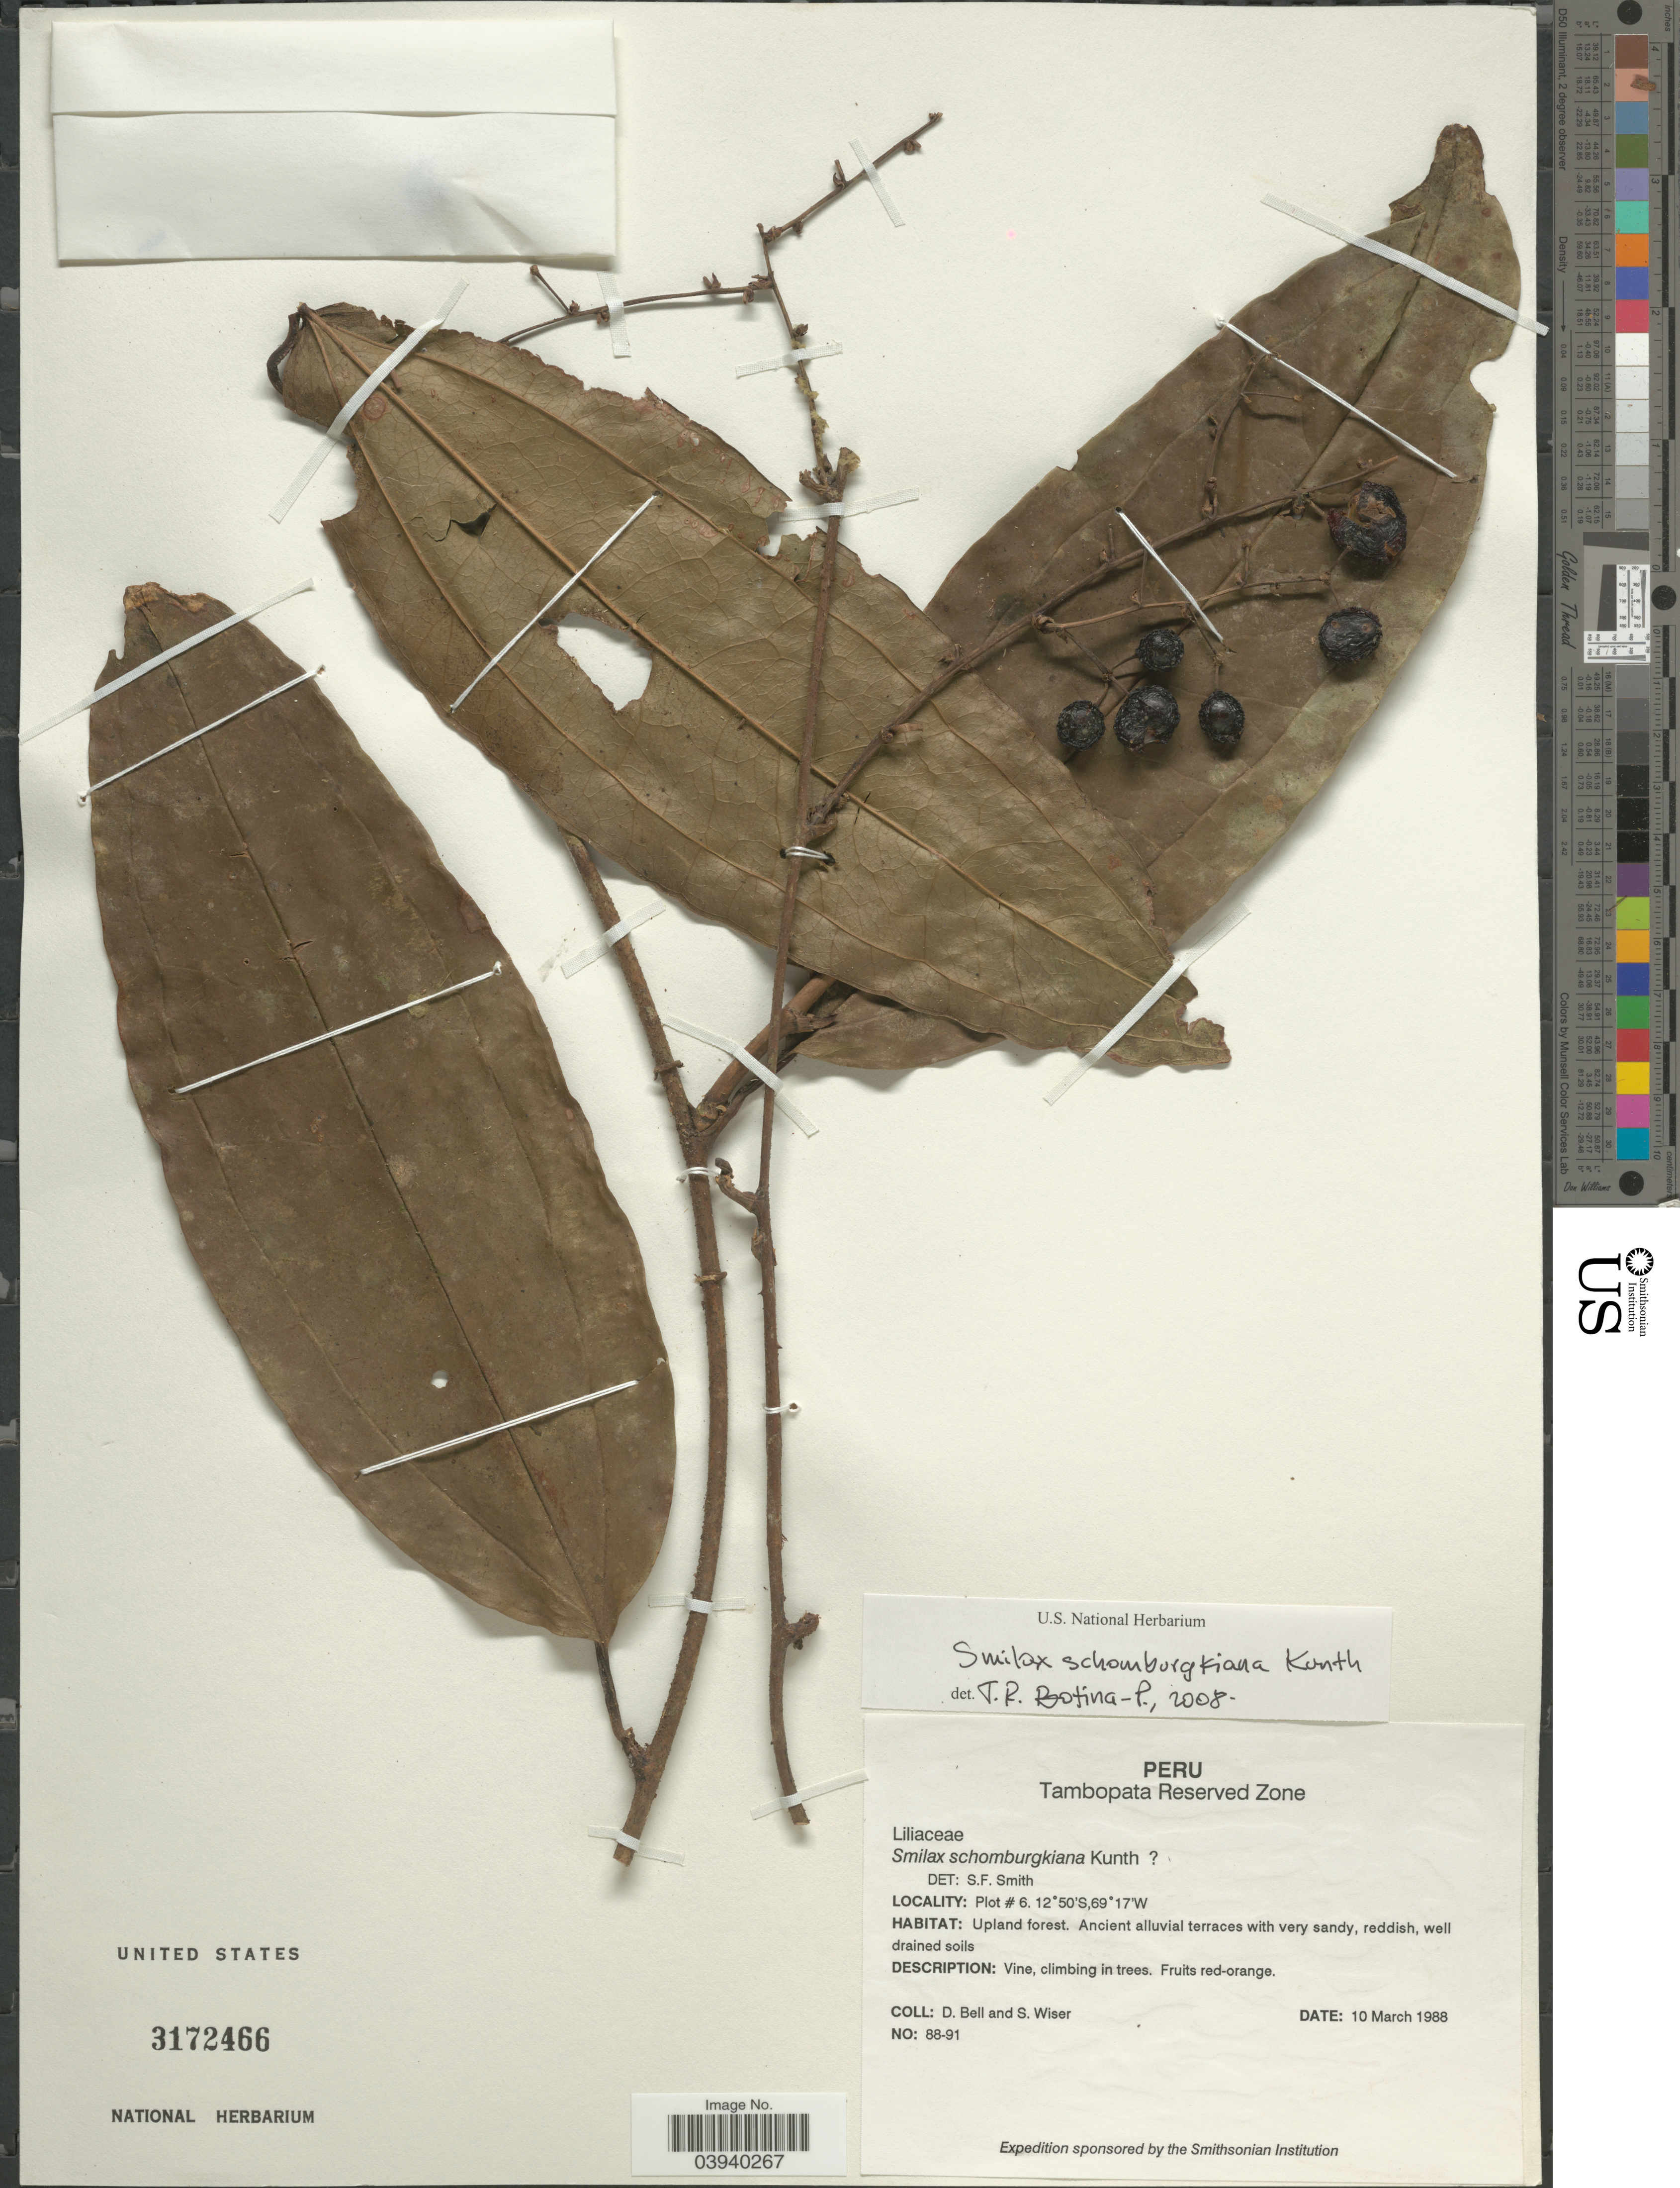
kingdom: Plantae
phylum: Tracheophyta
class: Liliopsida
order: Liliales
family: Smilacaceae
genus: Smilax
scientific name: Smilax schomburgkiana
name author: Kunth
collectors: D. A. Bell & S. Wiser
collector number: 88-91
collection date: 1988-03-10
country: Peru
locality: Tambopata Reserved Zone. Plot #6.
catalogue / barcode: US 3172466